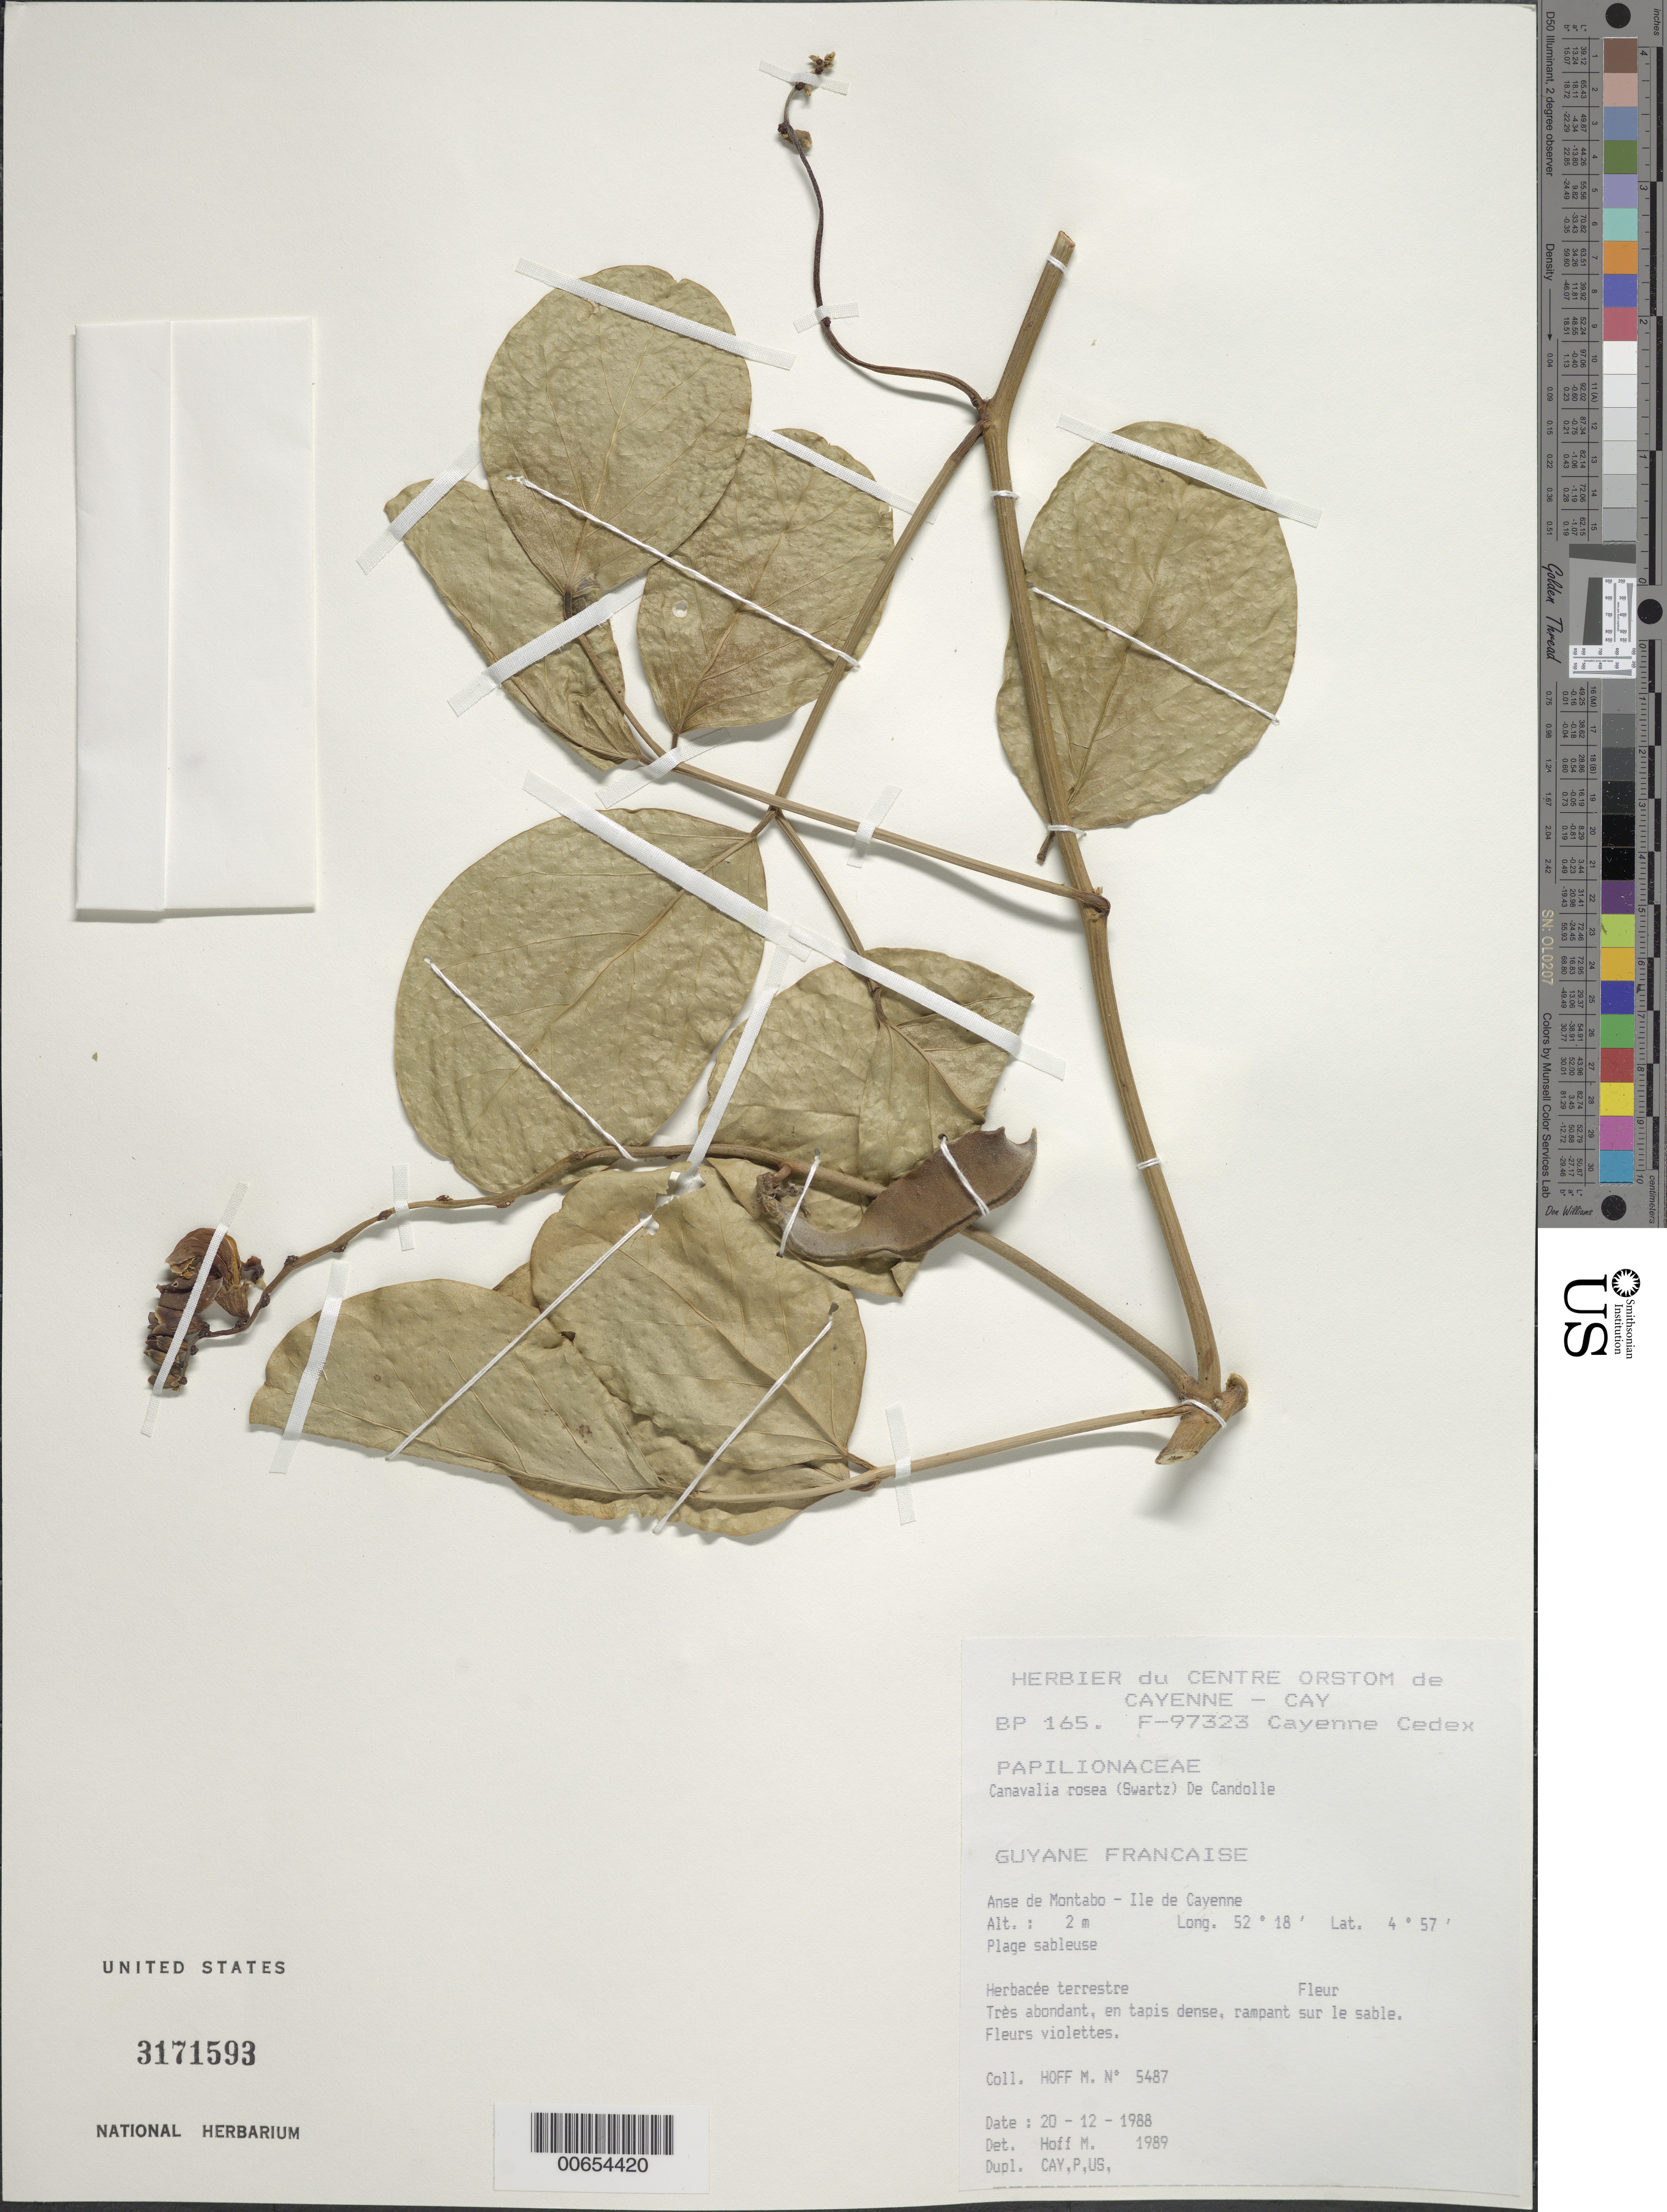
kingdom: Plantae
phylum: Tracheophyta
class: Magnoliopsida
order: Fabales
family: Fabaceae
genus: Canavalia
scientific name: Canavalia rosea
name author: (Sw.) DC.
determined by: Hoff, M.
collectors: M. Hoff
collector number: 5487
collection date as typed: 20-Dec-88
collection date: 1988-12-20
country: French Guiana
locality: Ile de Cayenne, Anse de Montabo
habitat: Sandy beach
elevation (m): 2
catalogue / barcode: US 3171593